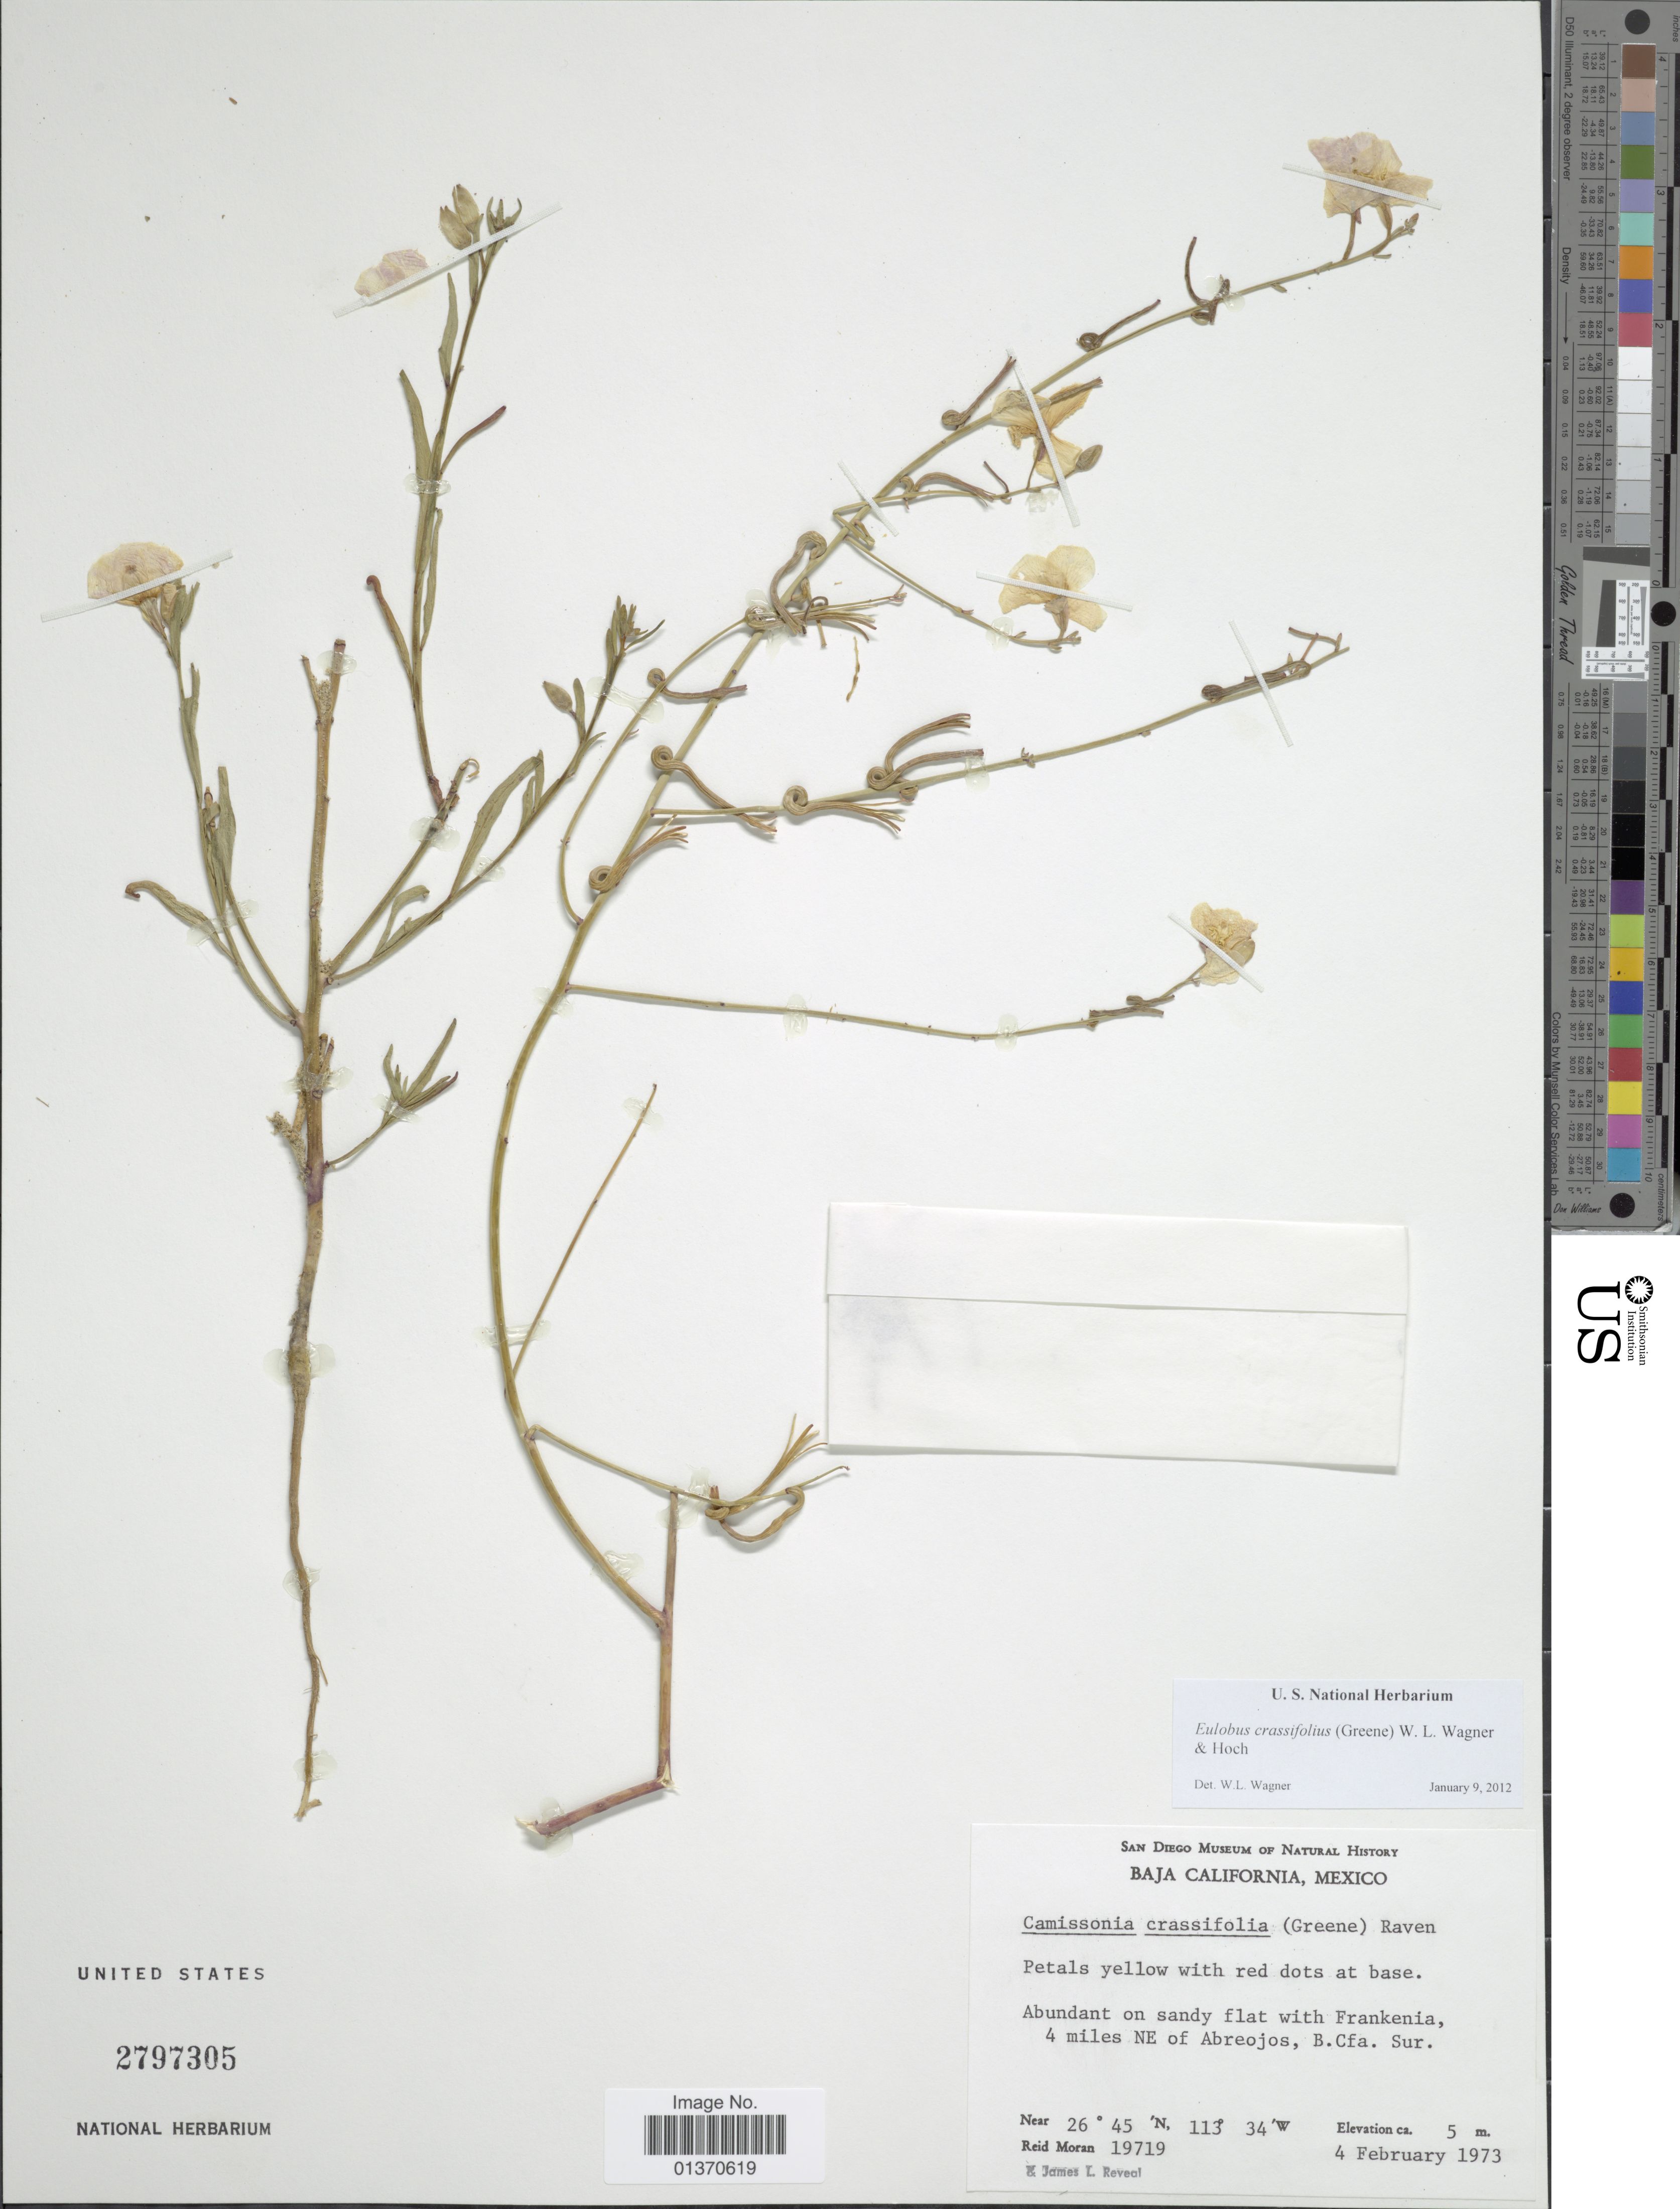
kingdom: Plantae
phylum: Tracheophyta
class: Magnoliopsida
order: Myrtales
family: Onagraceae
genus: Eulobus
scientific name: Eulobus crassifolius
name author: (Greene) W.L. Wagner & Hoch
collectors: R. Moran & J. L. Reveal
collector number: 19719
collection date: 1973-02-04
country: Mexico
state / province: Baja California Sur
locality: Abundant on sandy flat with Frankenia, 4 miles NE of Abreojos, B. Cfa. Sur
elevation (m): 5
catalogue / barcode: US 2797305